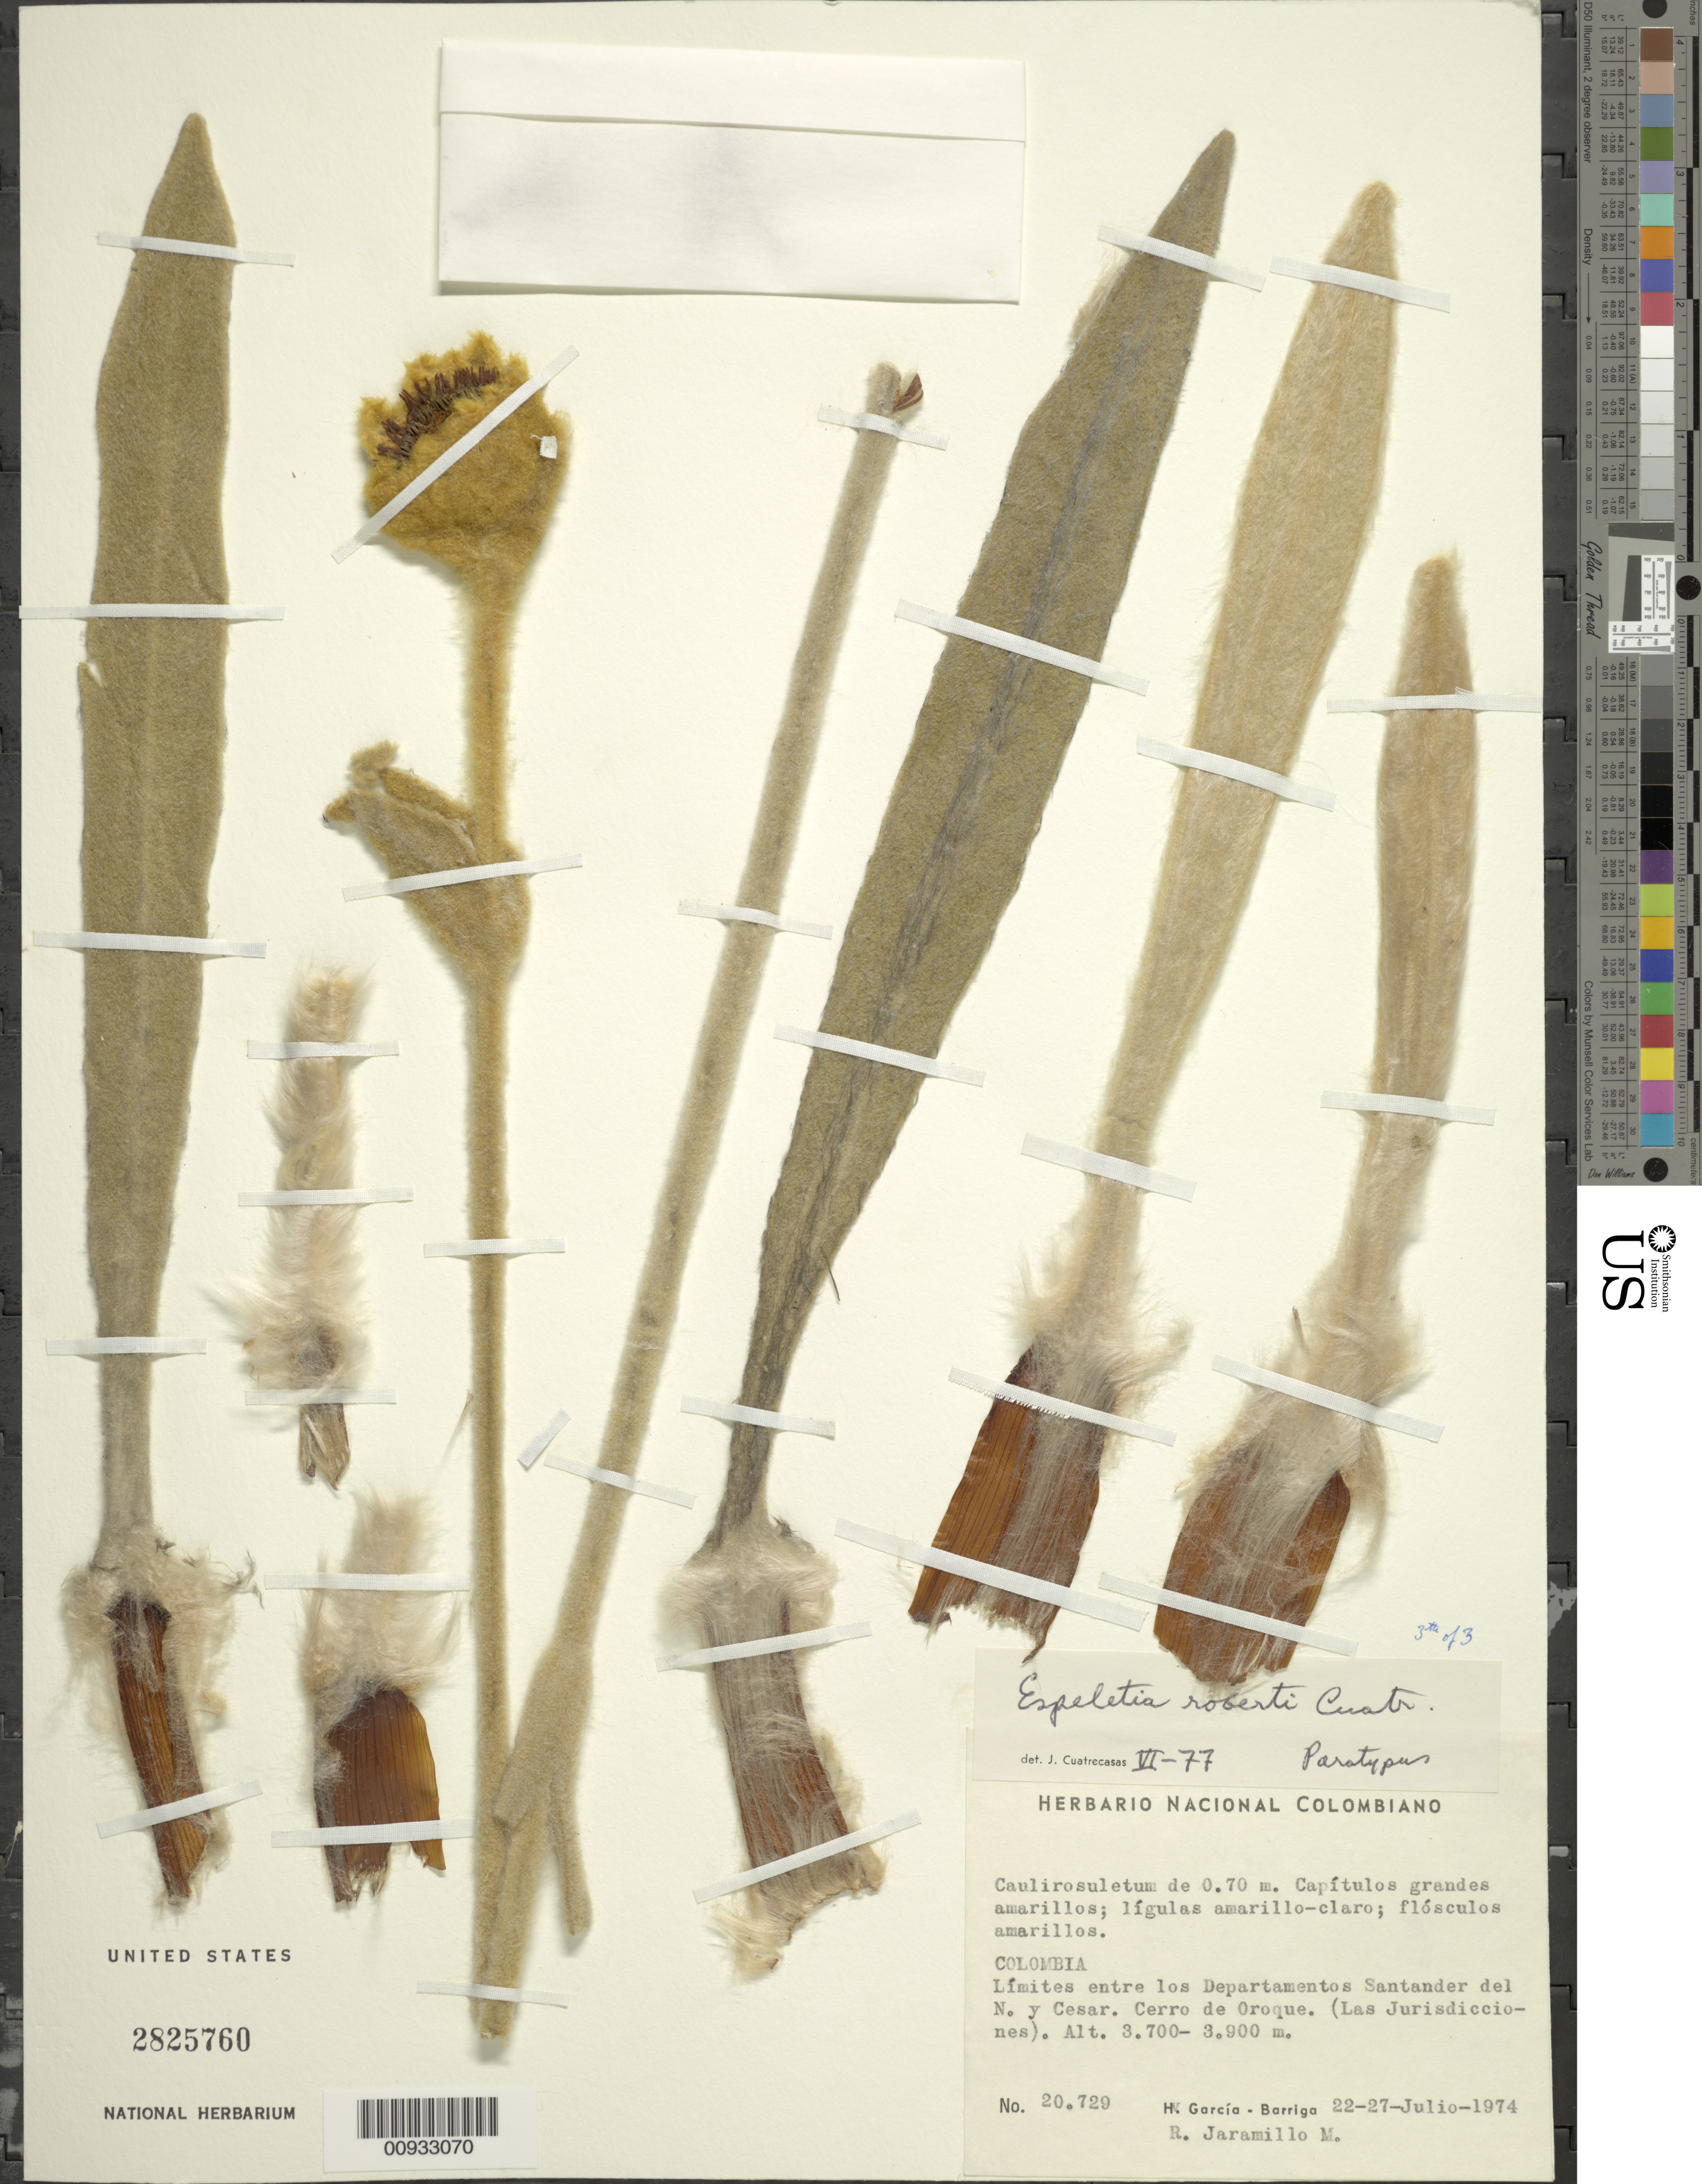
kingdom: Plantae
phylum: Tracheophyta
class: Magnoliopsida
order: Asterales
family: Asteraceae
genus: Espeletia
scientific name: Espeletia robertii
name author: Cuatrec.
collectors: H. García Barriga & R. Jaramillo M.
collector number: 20729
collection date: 1974-07-22/1974-07-27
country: Colombia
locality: Limites entre los Departamentos Santander del N. y Cesar, Cerro de Oroque (Las Jurisdicciones)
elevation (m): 3700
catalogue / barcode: US 2825760